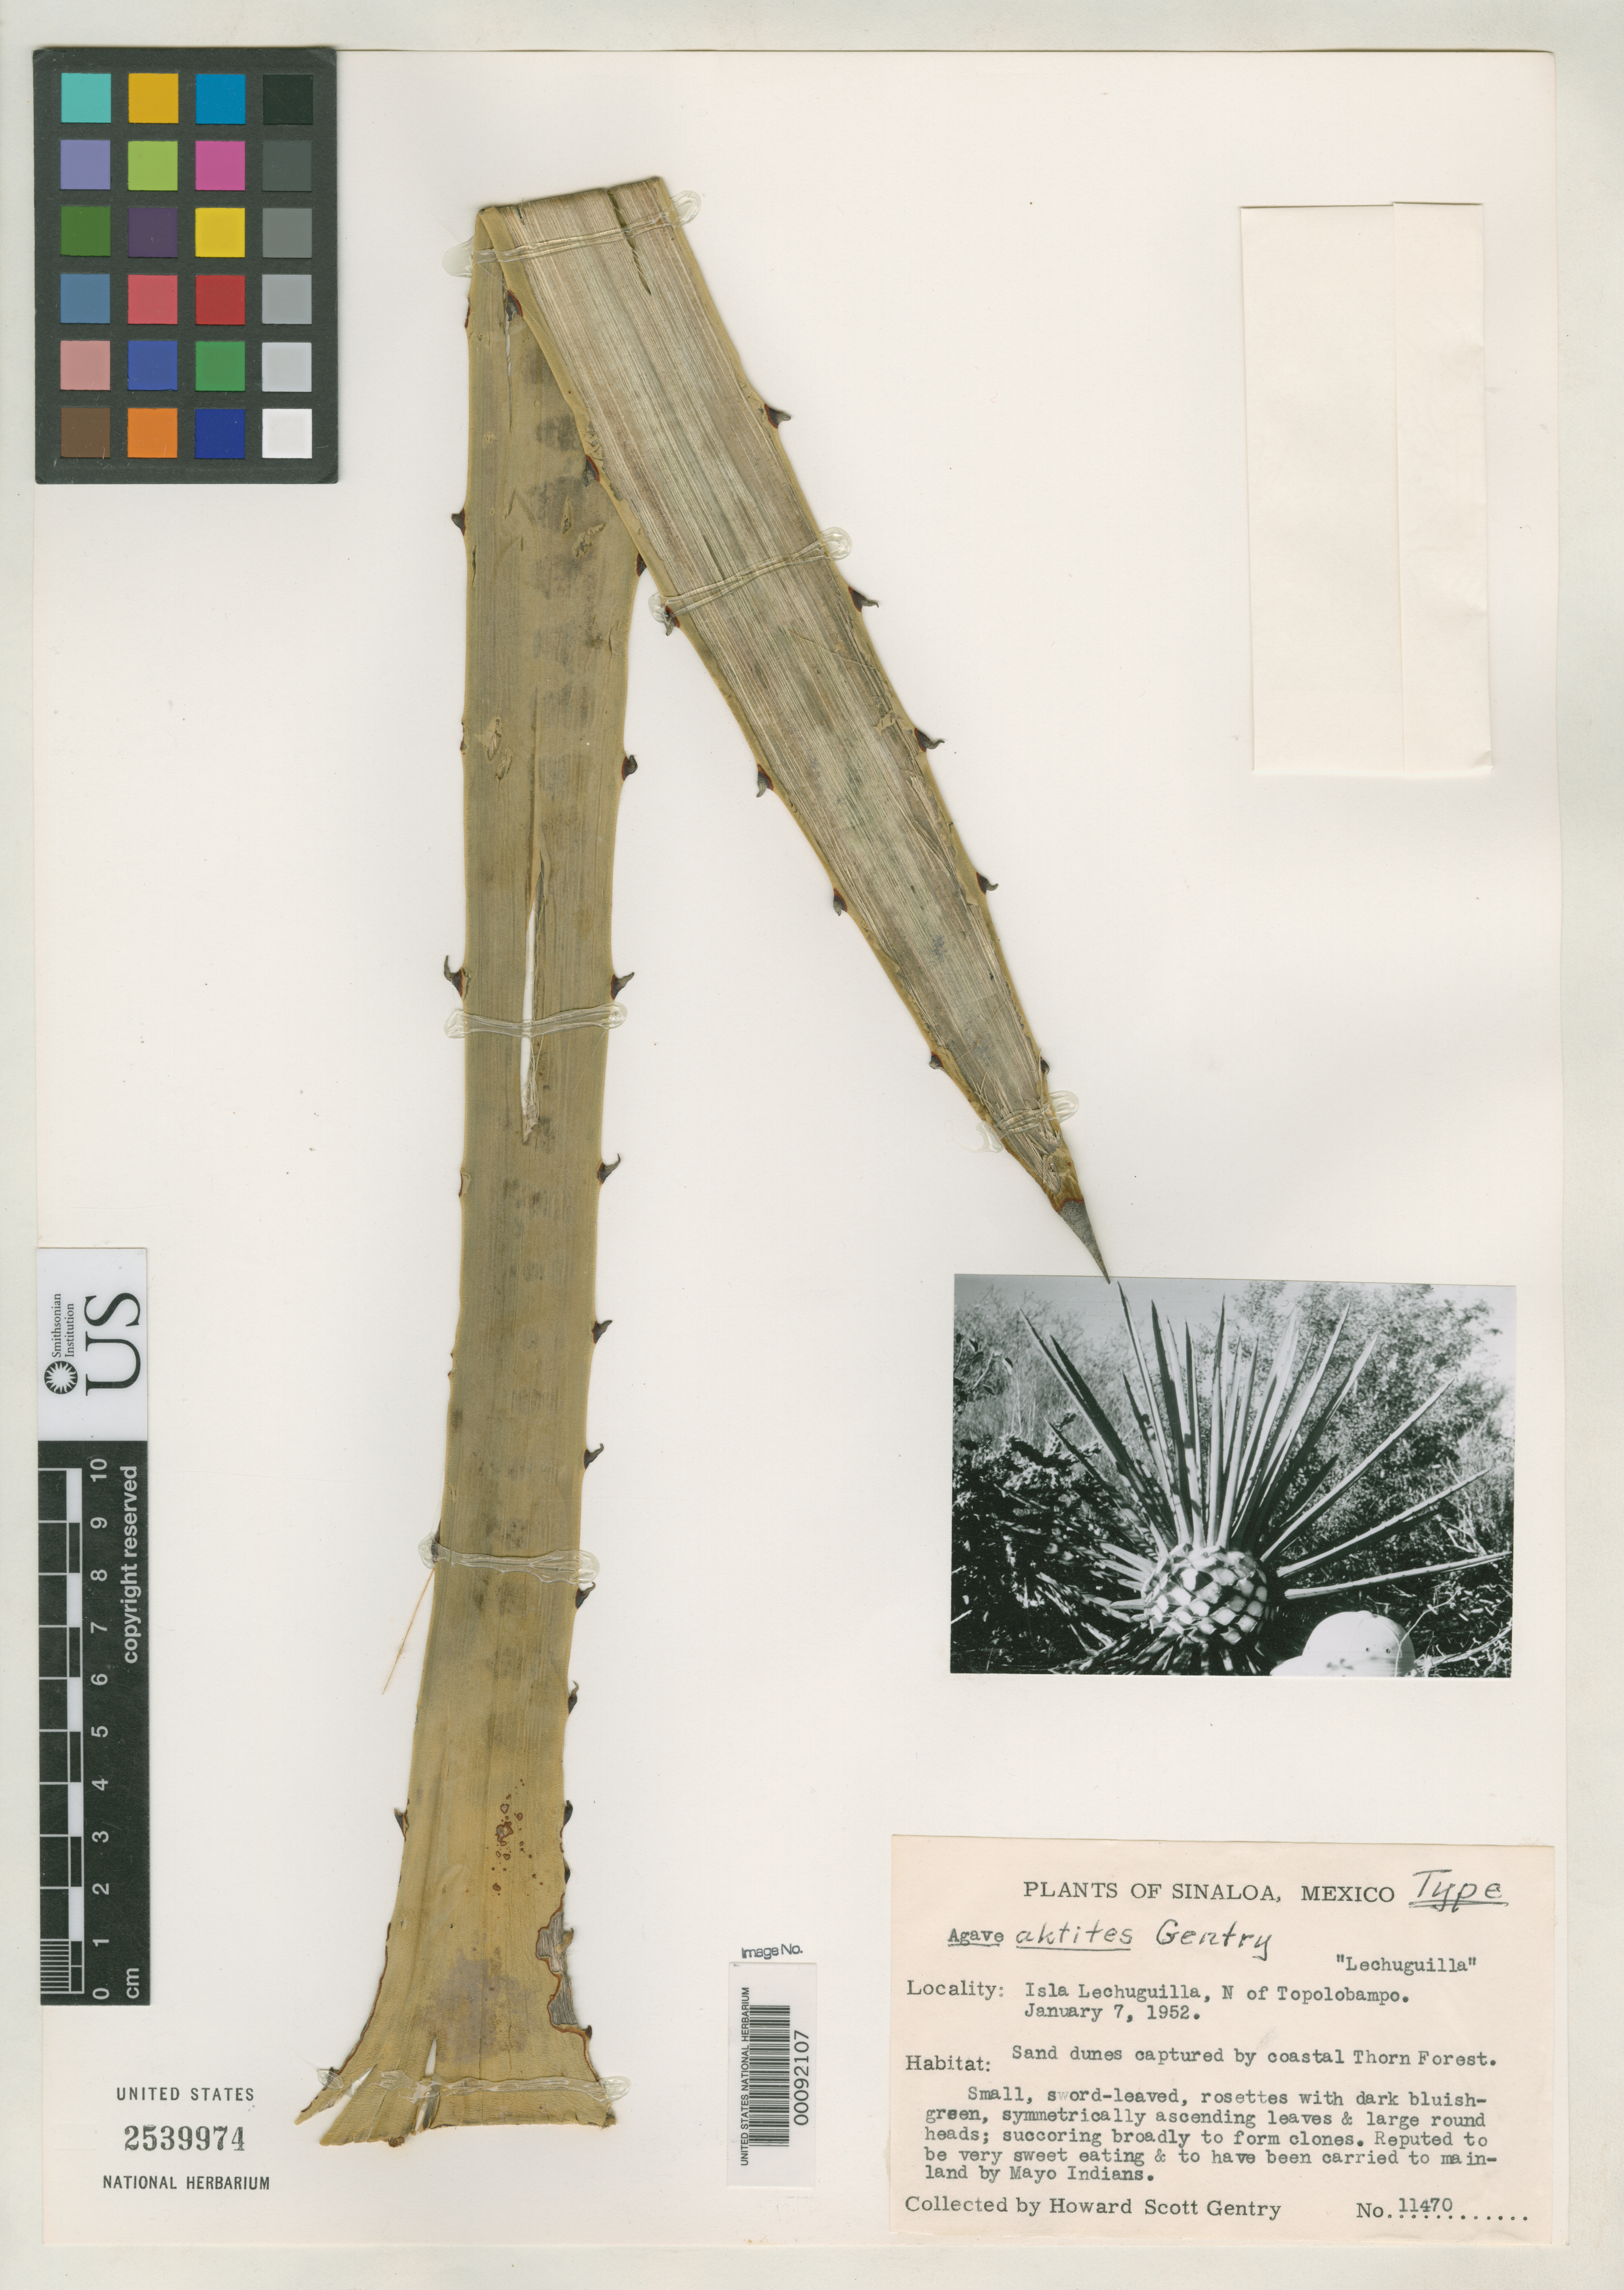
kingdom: Plantae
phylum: Tracheophyta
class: Liliopsida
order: Asparagales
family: Asparagaceae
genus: Agave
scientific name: Agave aktites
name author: Gentry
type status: Holotype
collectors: H. S. Gentry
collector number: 11470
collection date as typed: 07 Jan 1952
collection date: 1952-01-07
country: Mexico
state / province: Sinaloa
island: Lechuguilla Island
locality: Topolobampo.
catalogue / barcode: US 2539974